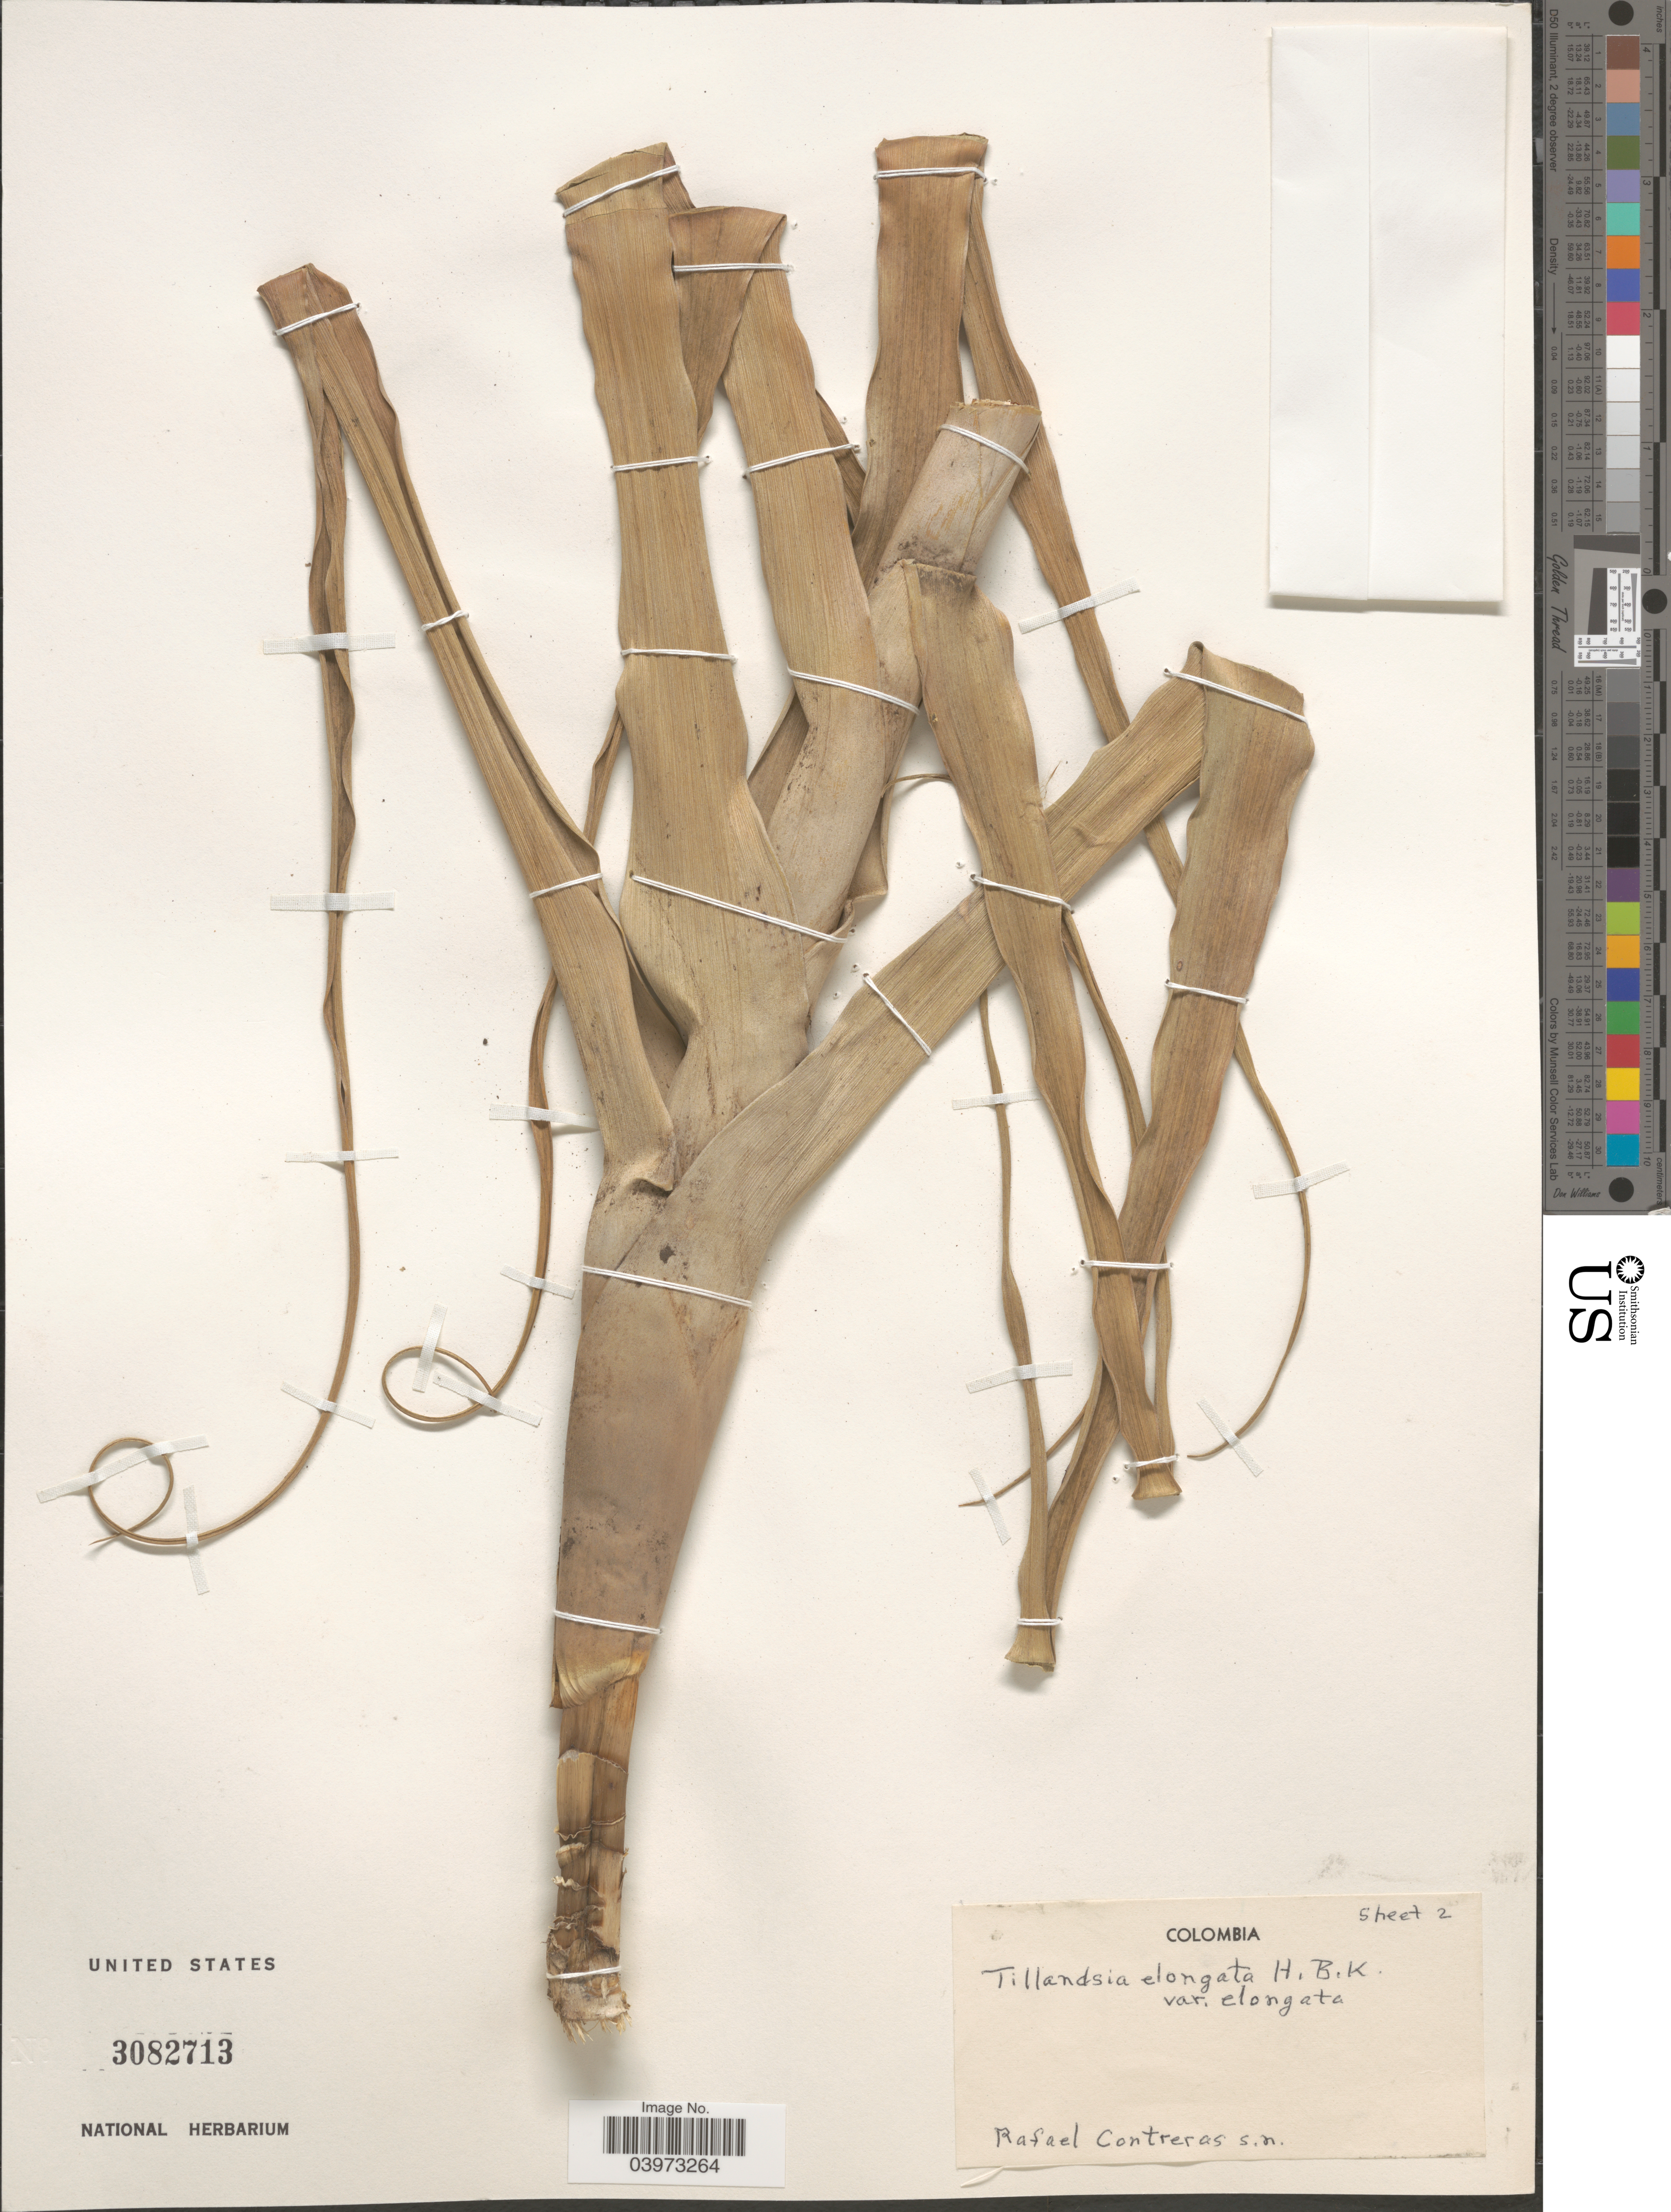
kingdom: Plantae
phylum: Tracheophyta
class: Liliopsida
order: Poales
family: Bromeliaceae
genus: Tillandsia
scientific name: Tillandsia elongata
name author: Kunth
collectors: R. Contreras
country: Colombia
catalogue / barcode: US 3082713